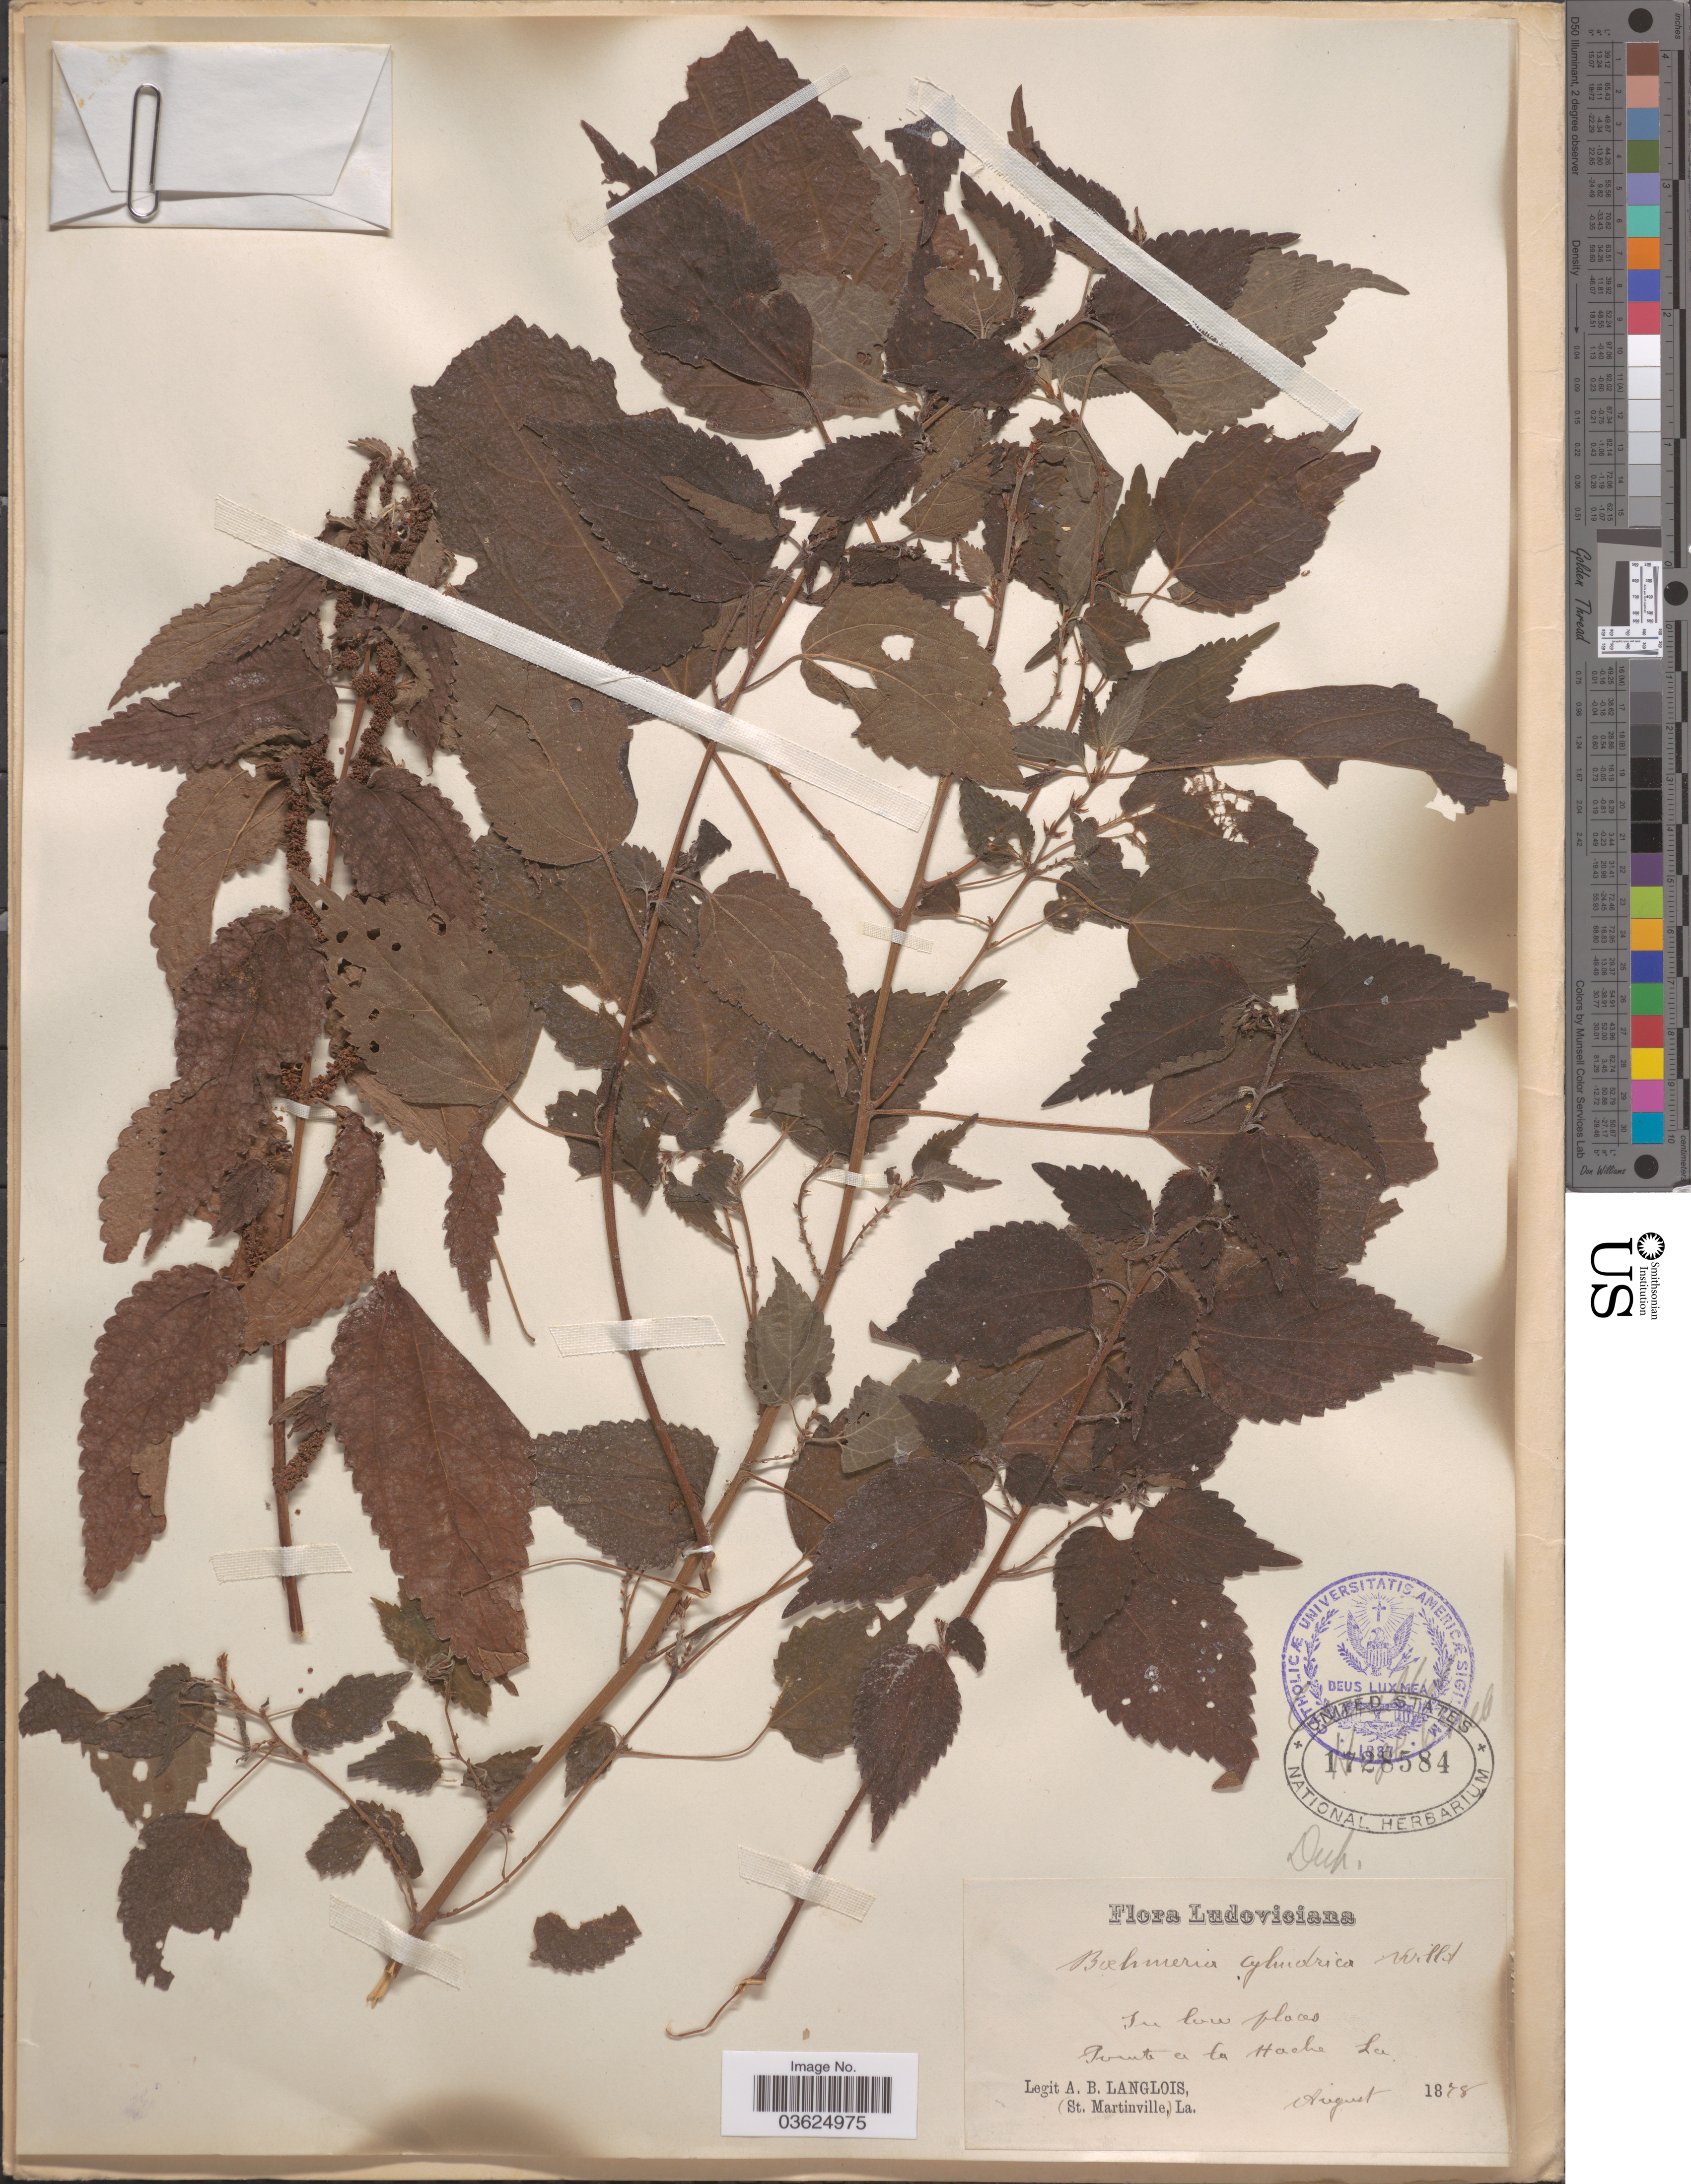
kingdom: Plantae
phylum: Tracheophyta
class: Magnoliopsida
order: Rosales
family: Urticaceae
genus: Boehmeria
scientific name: Boehmeria cylindrica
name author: (L.) Sw.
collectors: A. Langlois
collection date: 1878-08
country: United States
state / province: Louisiana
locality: Ludoviciana. Pointe a la Hache.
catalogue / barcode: US 1728584